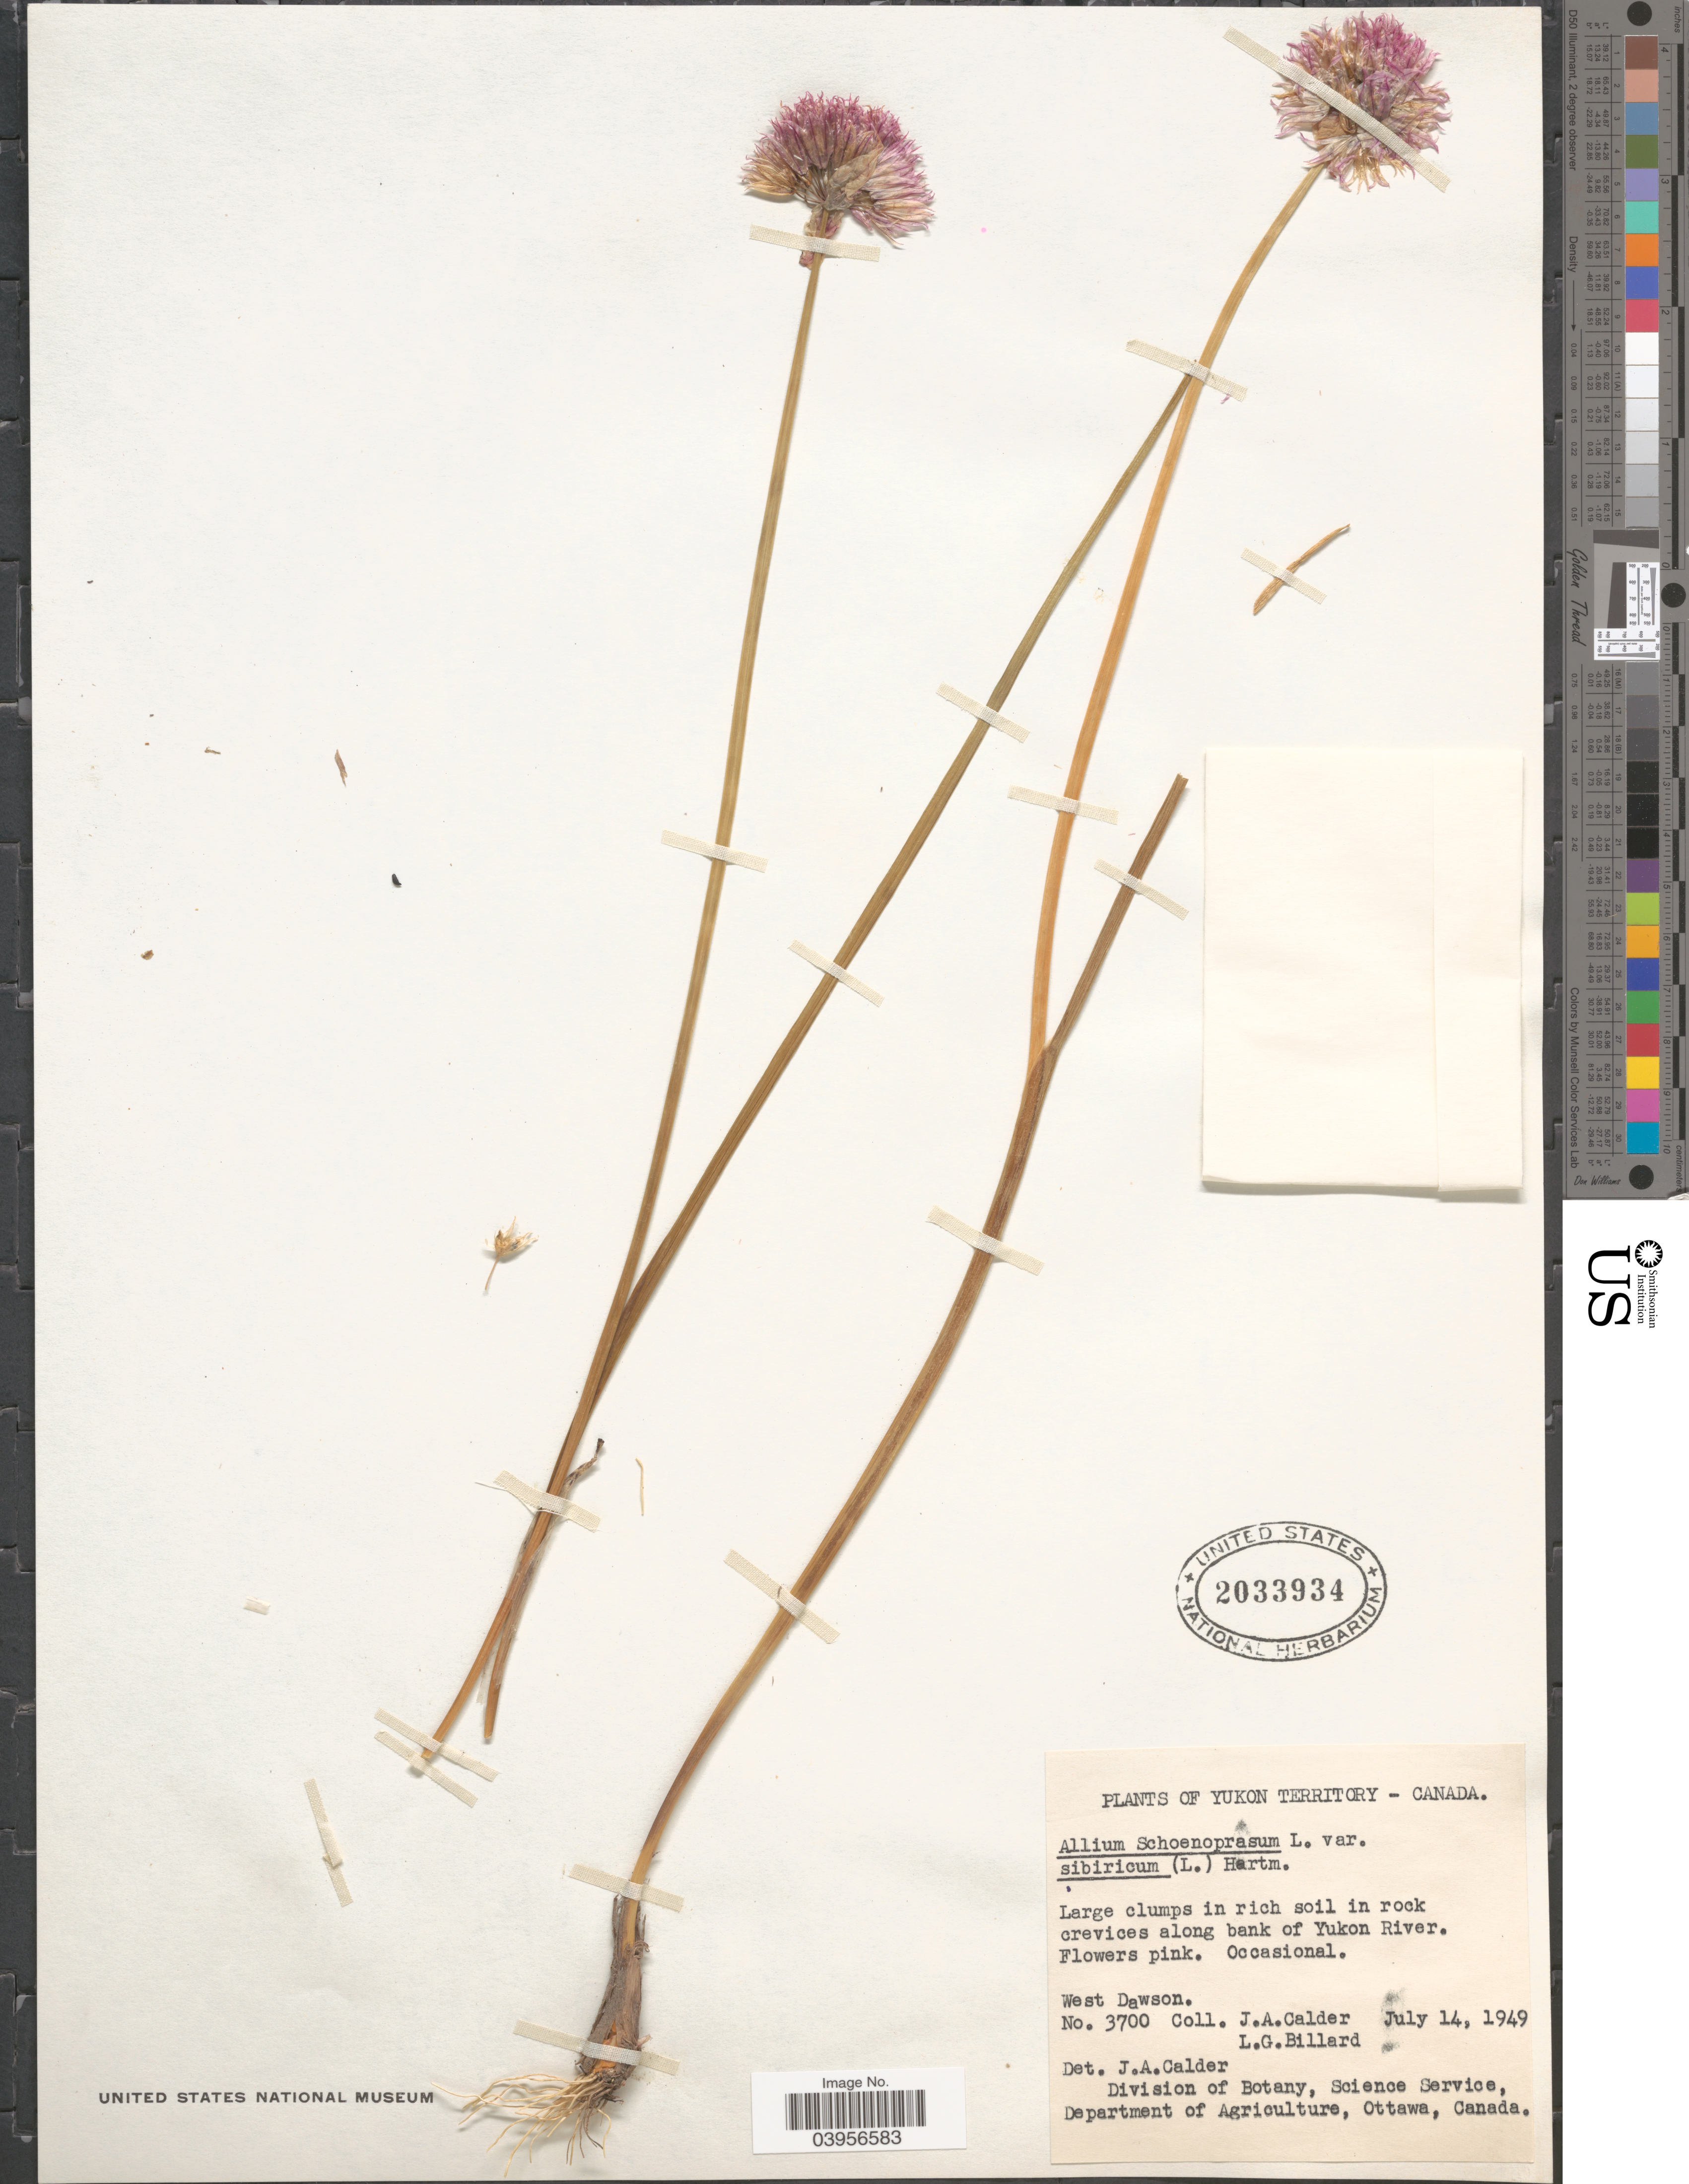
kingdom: Plantae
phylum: Tracheophyta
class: Liliopsida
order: Asparagales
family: Amaryllidaceae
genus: Allium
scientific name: Allium schoenoprasum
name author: L.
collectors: J. A. Calder & L. Billard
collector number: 3700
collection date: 1949-07-14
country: Canada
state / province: Yukon Territory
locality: Along bank of Yukon River. West Dawson.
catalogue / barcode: US 2033934